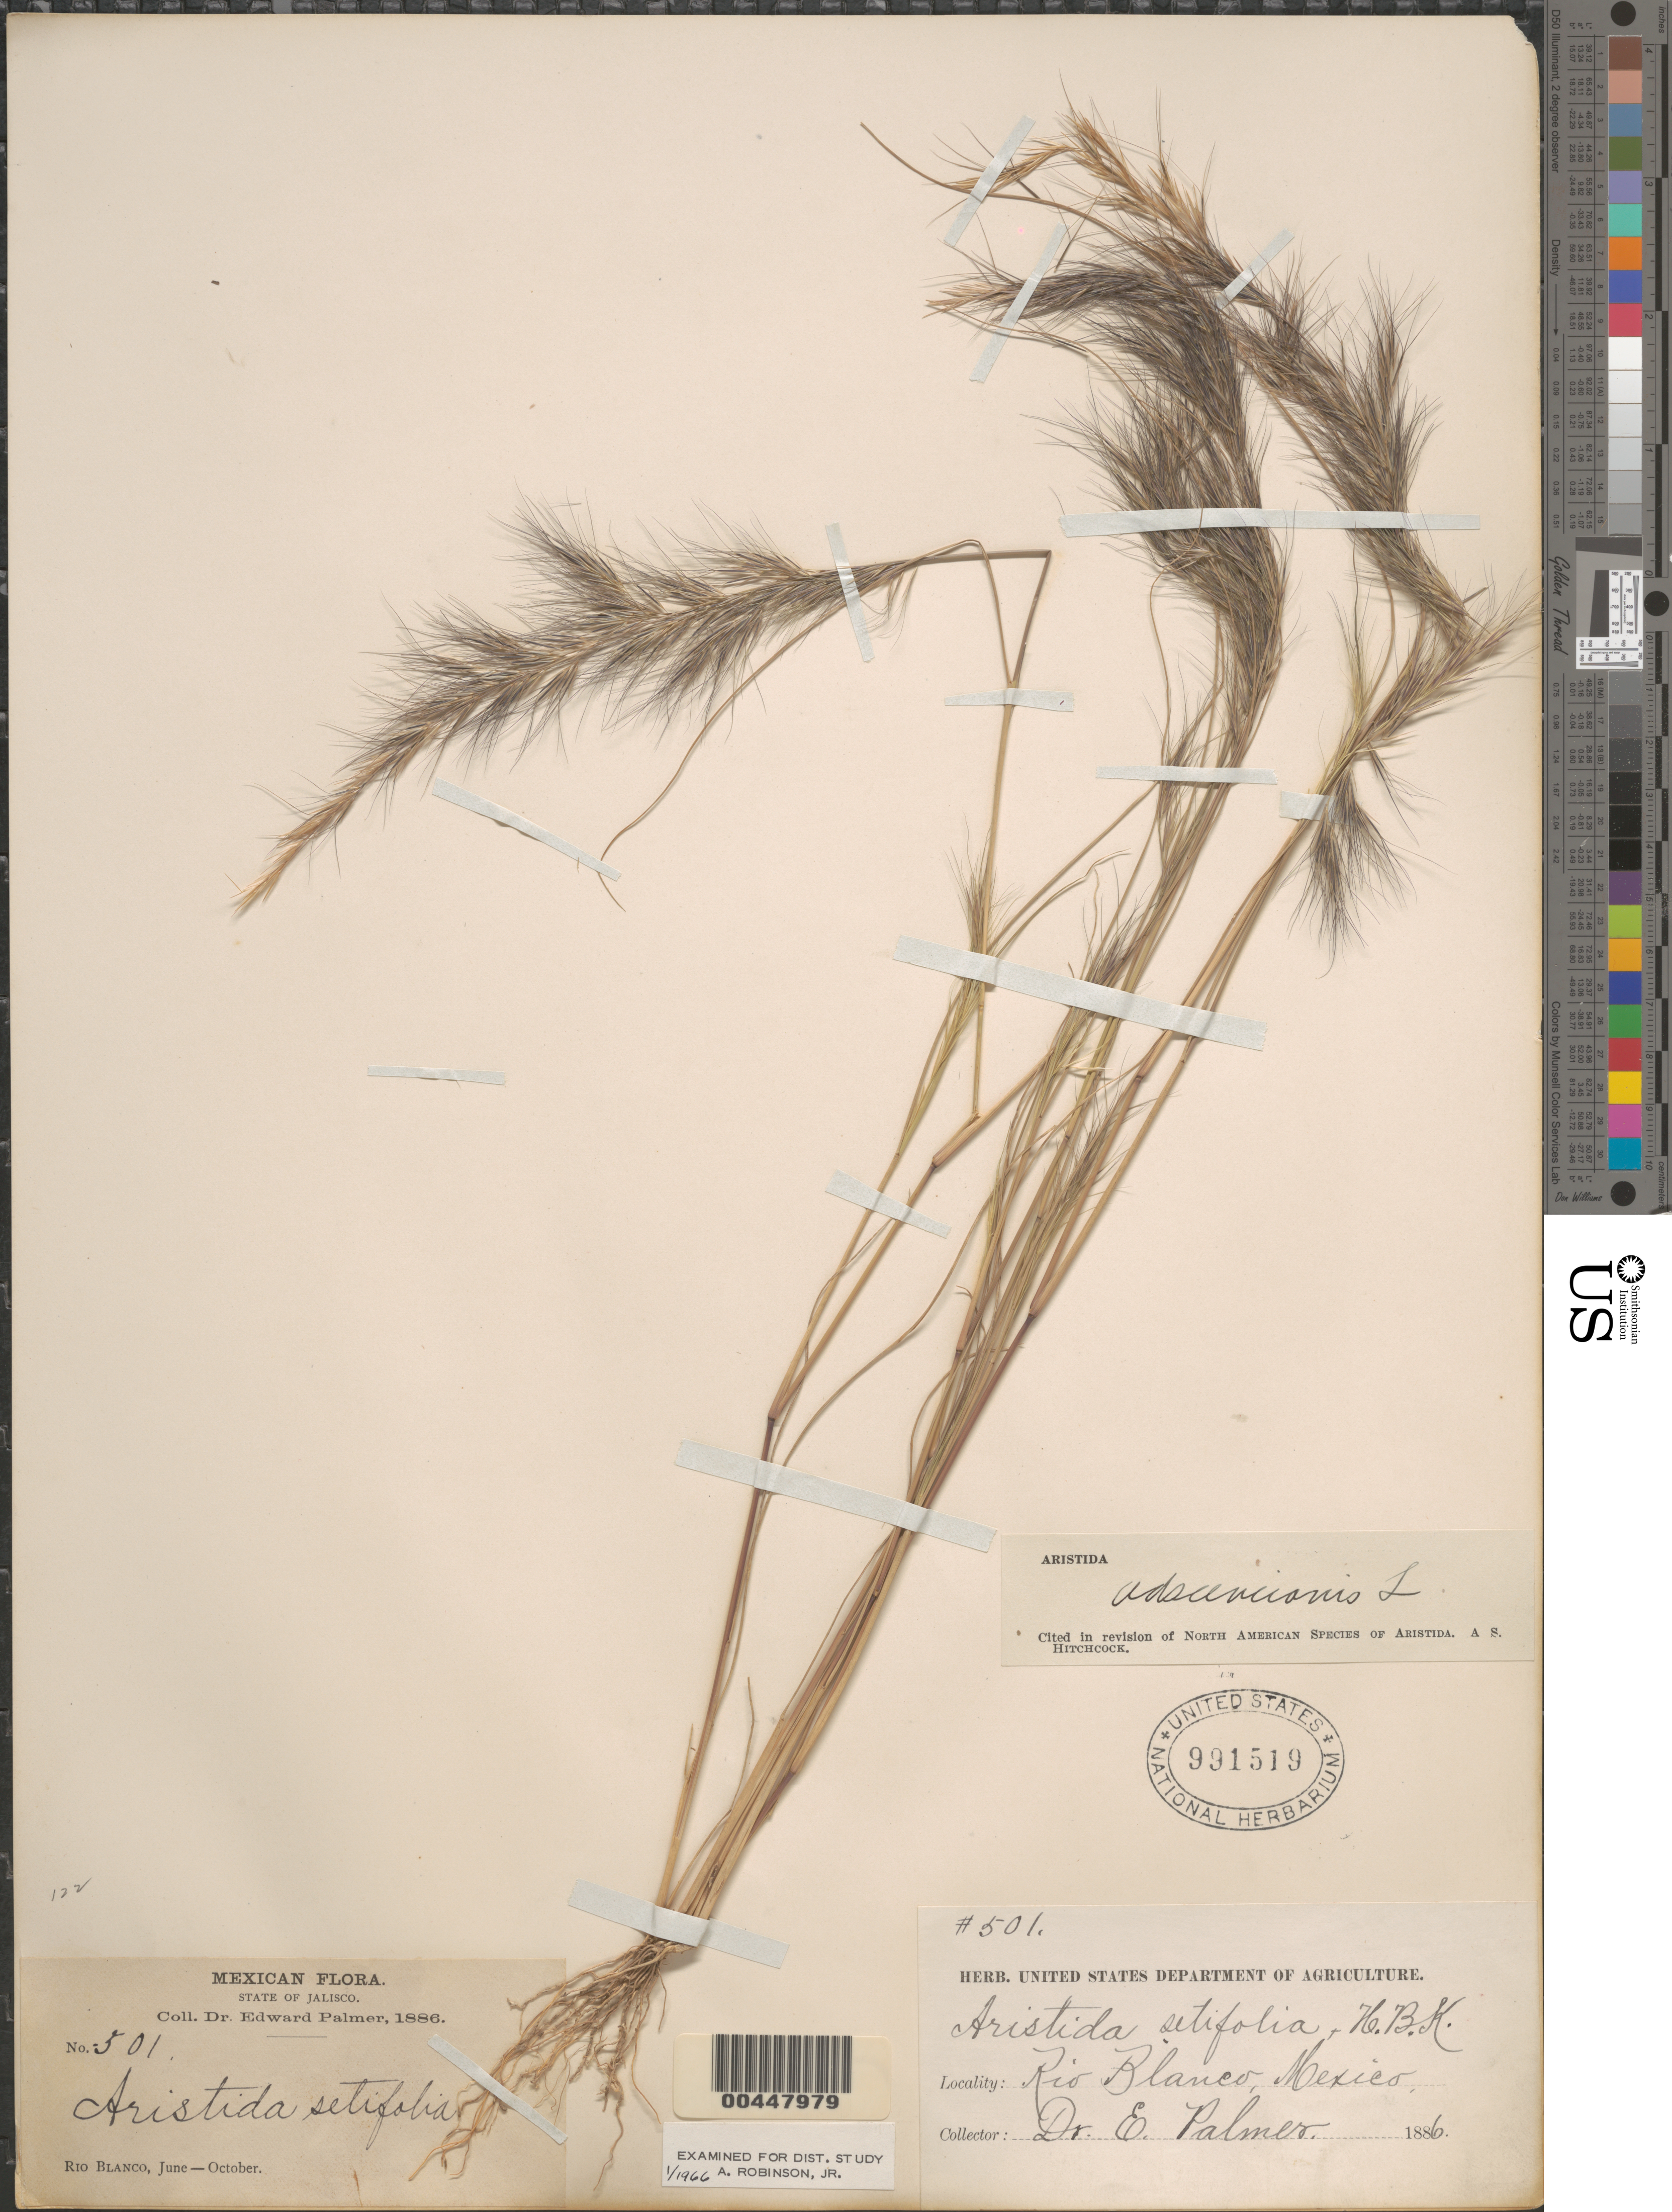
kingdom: Plantae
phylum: Tracheophyta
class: Liliopsida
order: Poales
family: Poaceae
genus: Aristida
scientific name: Aristida adscensionis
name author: L.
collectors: E. Palmer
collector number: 501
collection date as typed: Jun 1886 to Oct 1886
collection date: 1886-06/1886-10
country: Mexico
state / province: Jalisco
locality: Rio Blanco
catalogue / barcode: US 991519